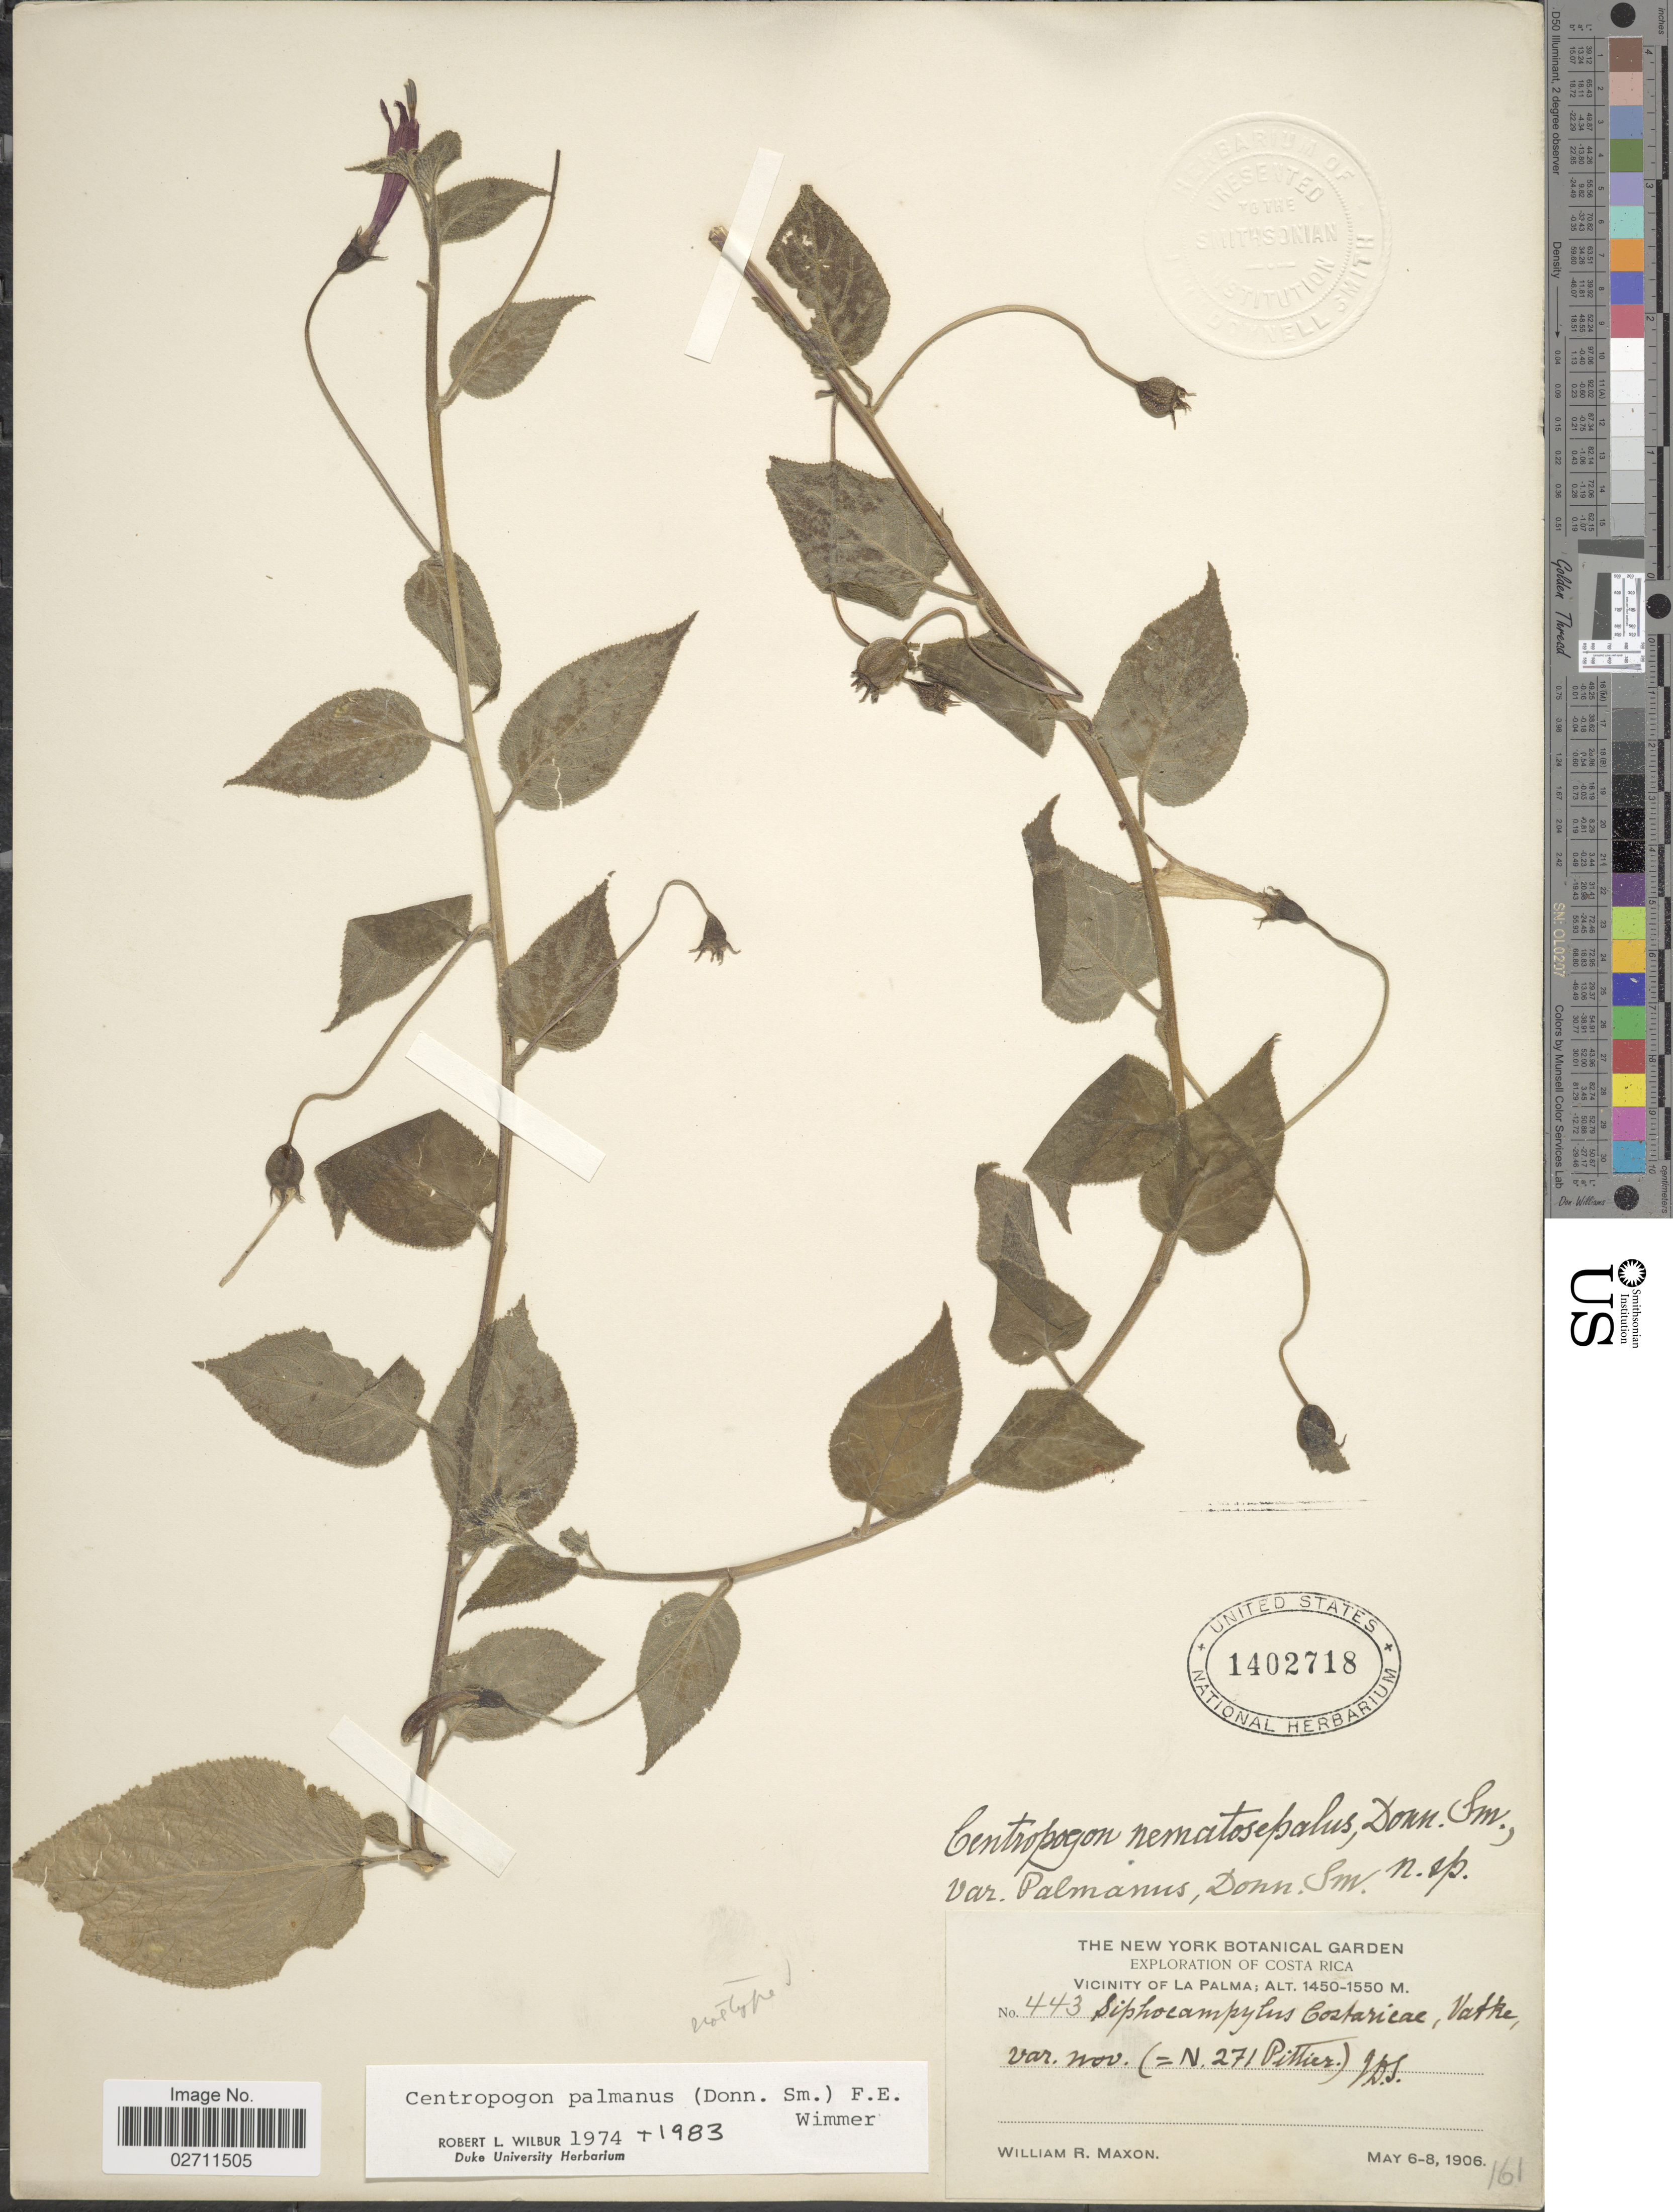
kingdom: Plantae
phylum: Tracheophyta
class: Magnoliopsida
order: Asterales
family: Campanulaceae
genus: Centropogon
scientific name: Centropogon palmanus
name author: (Donn. Sm.) E. Wimm.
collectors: W. R. Maxon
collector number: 443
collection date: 1906-05-06/1906-05-08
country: Costa Rica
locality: Vicinity of La Palma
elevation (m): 1450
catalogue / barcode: US 1402718